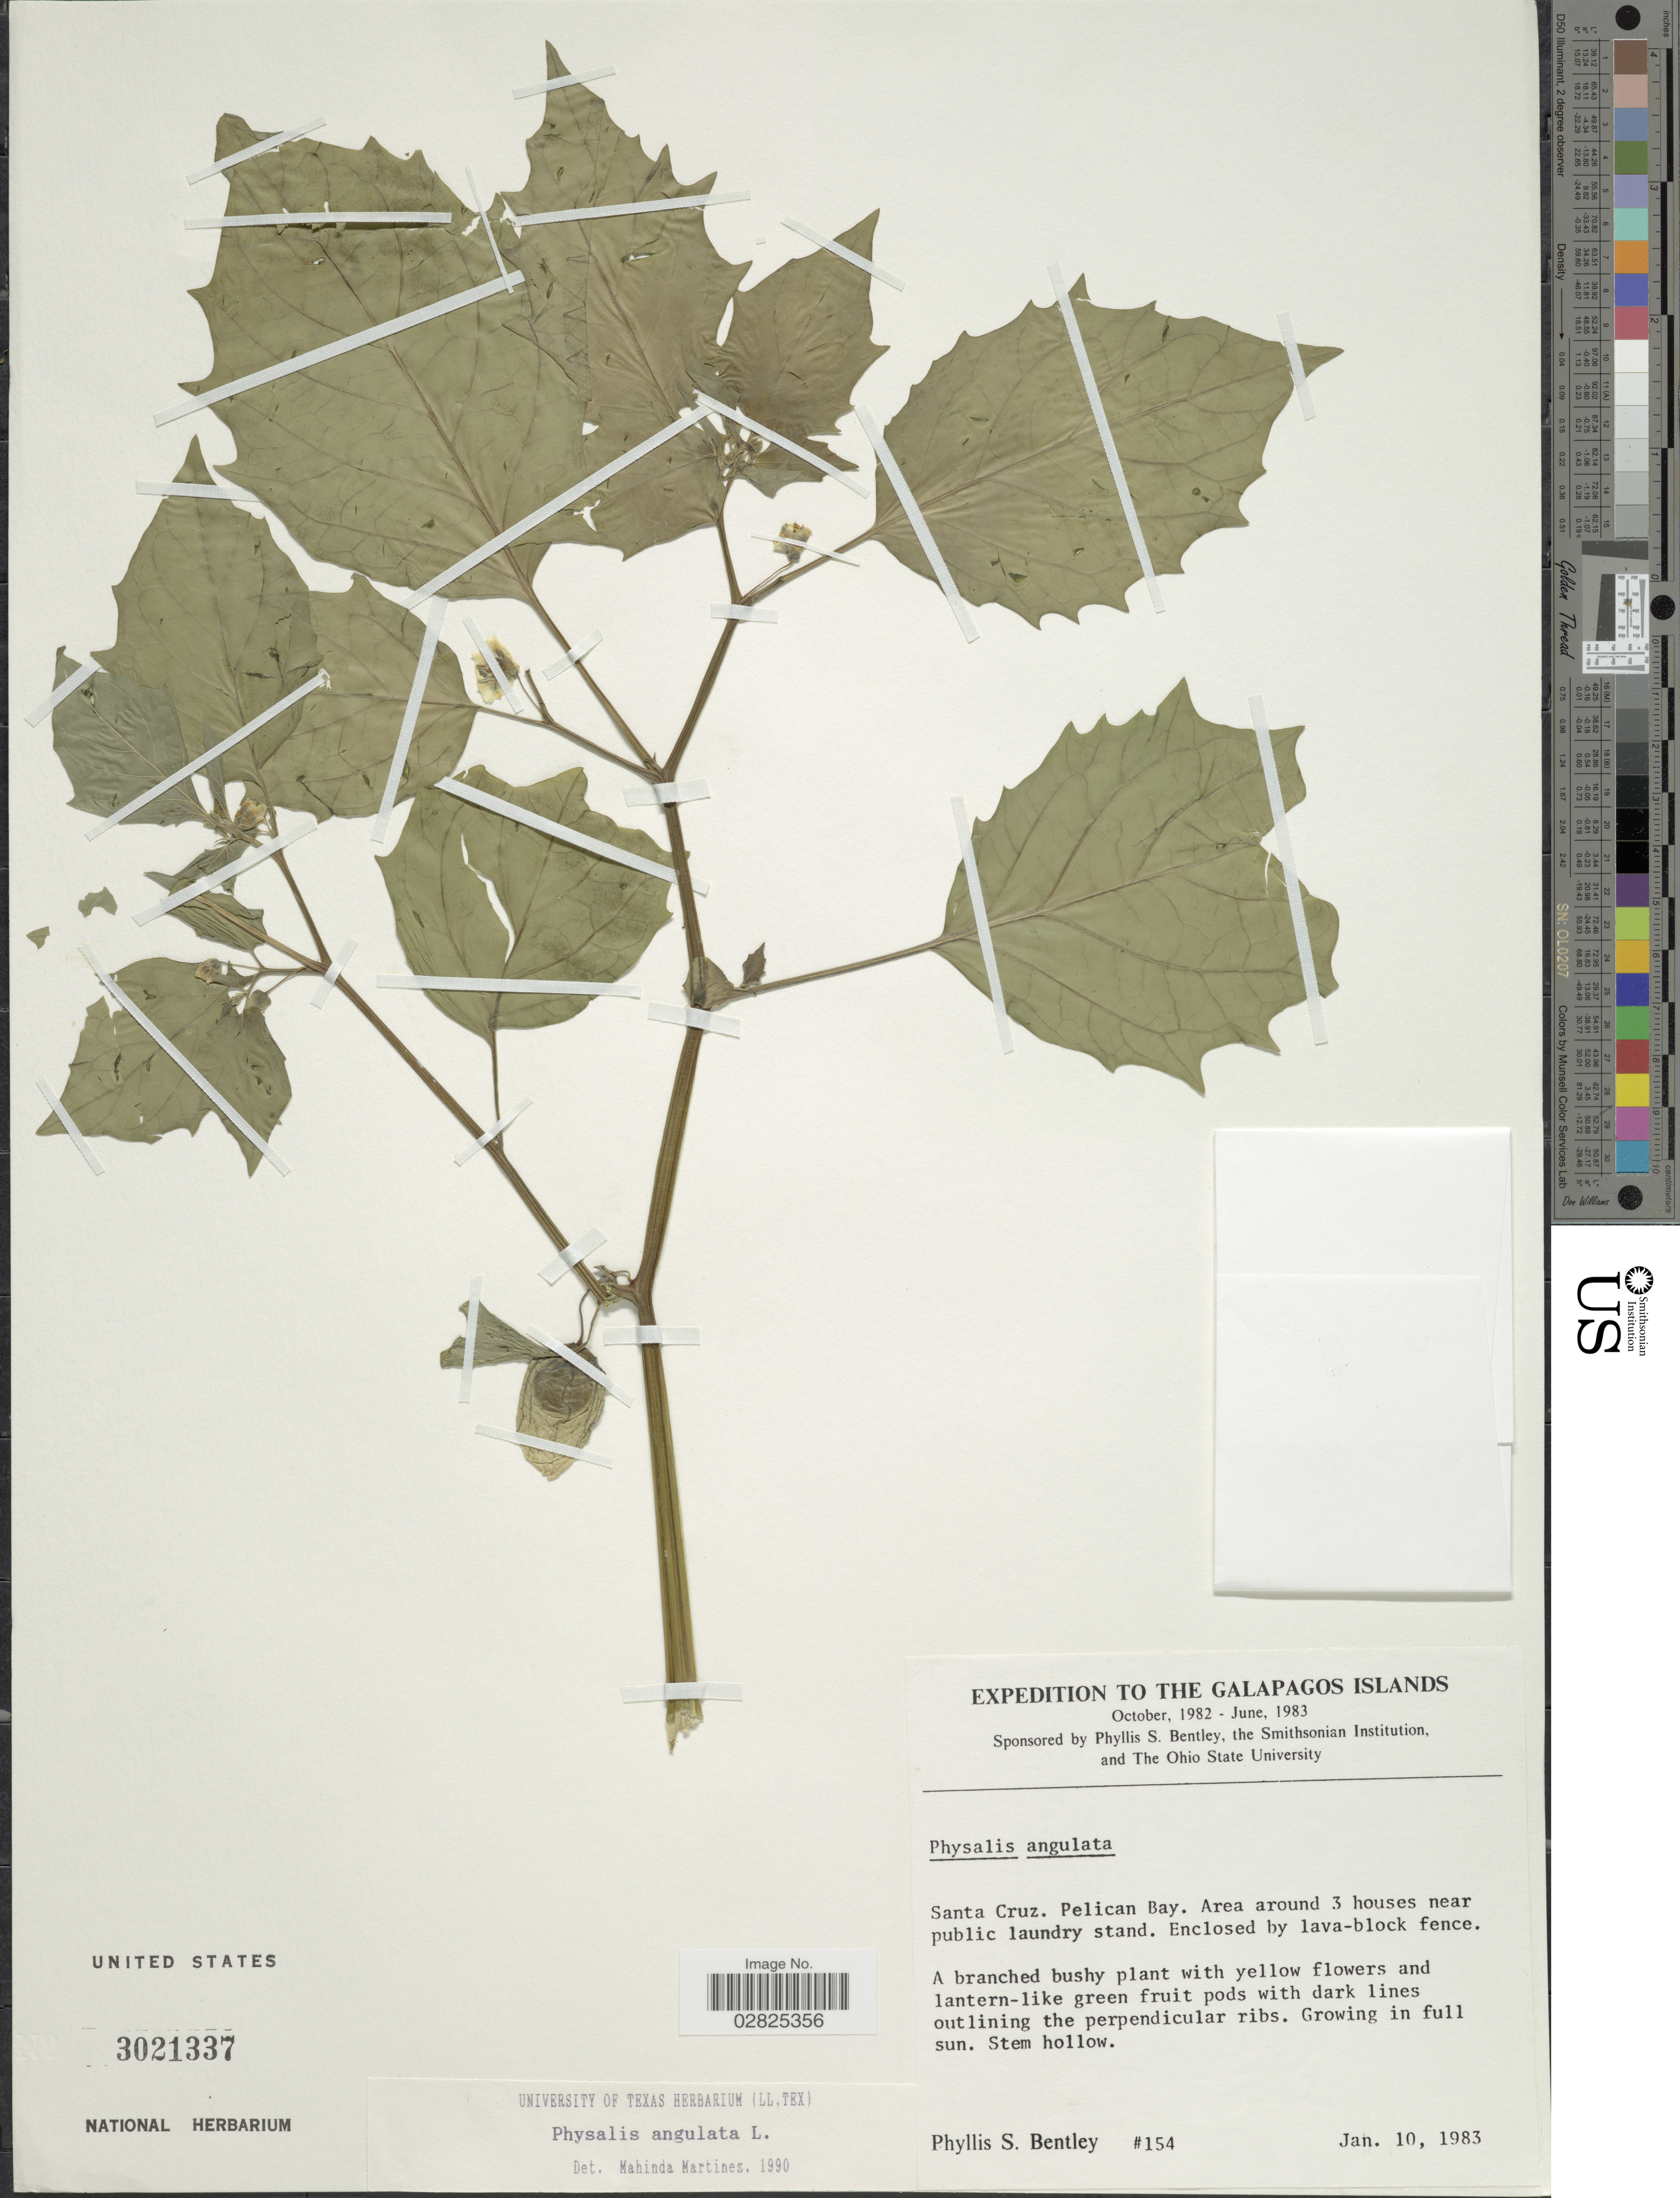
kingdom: Plantae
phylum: Tracheophyta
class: Magnoliopsida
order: Solanales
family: Solanaceae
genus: Physalis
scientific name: Physalis angulata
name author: L.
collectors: P. S. Bentley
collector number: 154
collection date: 1983-01-10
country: Ecuador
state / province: Colón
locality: The Galapagos Islands, Santa Cruz. Pelican Bay.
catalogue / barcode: US 3021337